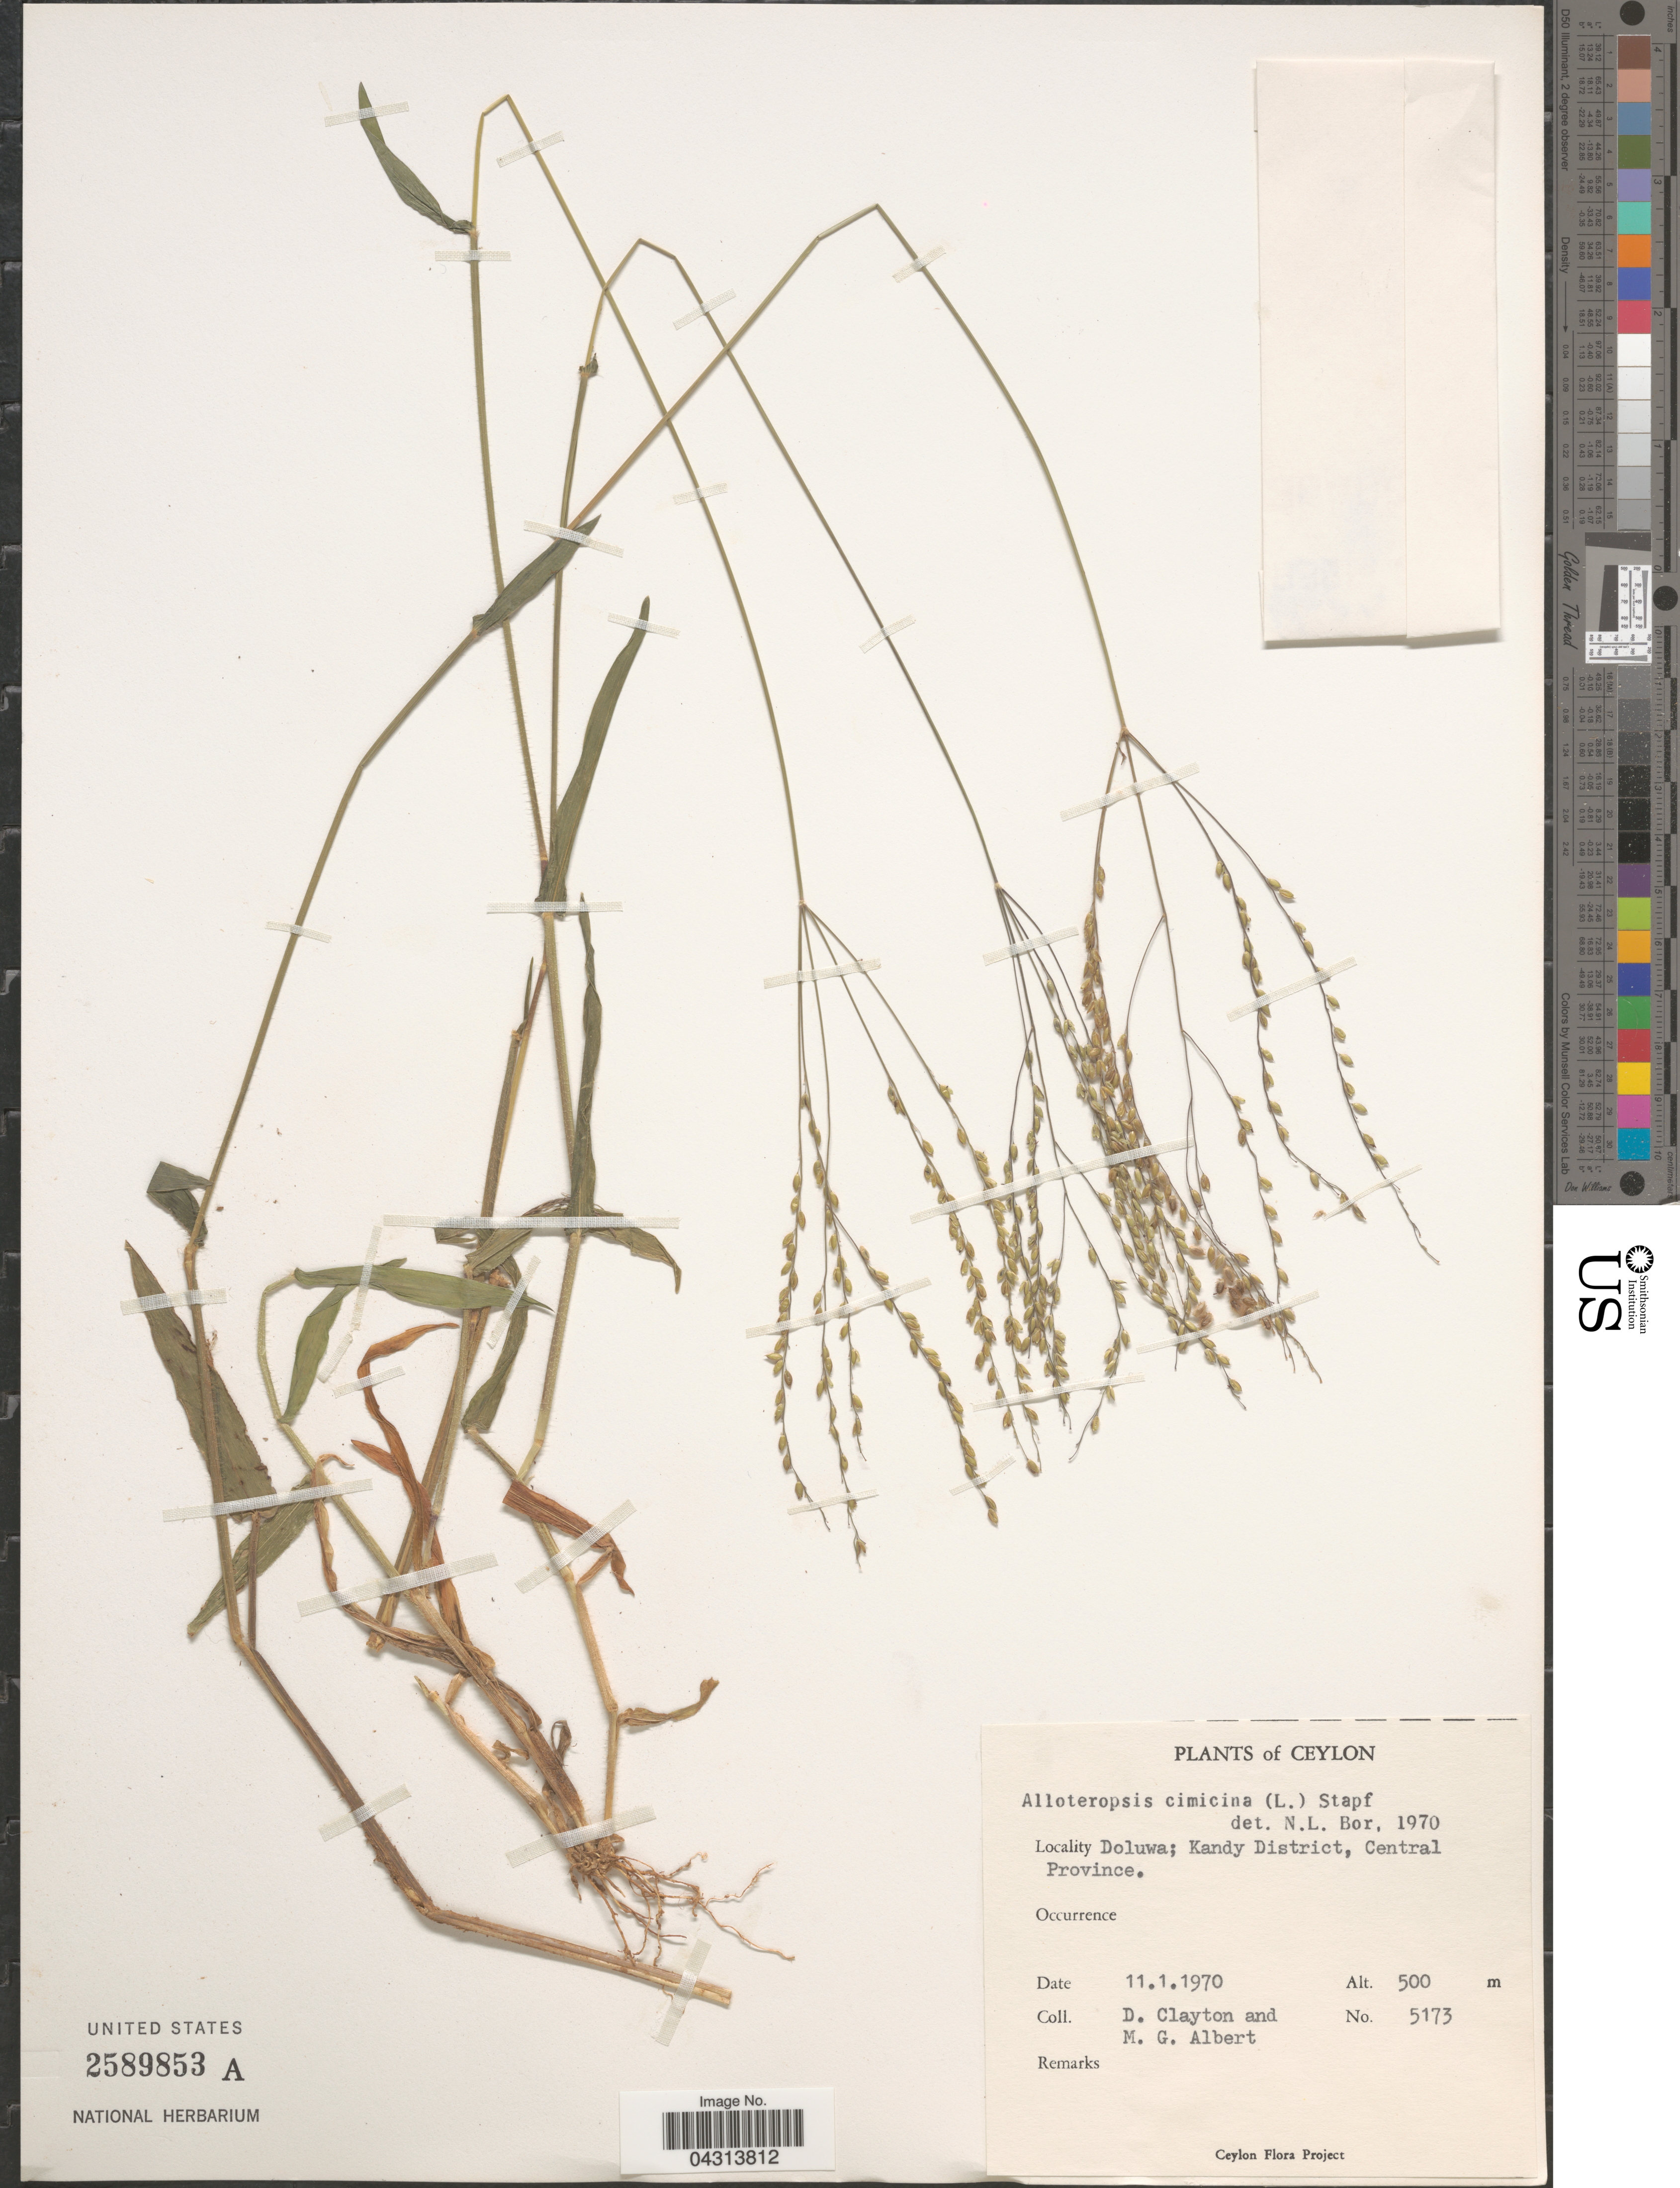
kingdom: Plantae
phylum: Tracheophyta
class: Liliopsida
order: Poales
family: Poaceae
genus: Alloteropsis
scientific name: Alloteropsis cimicina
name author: (L.) Stapf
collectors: D. Clayton & M. G. Albert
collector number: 5173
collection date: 1970-01-11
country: Sri Lanka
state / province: Central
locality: Ceylon. Doluwa; Kandy District.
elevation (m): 500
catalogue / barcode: US 2589853A